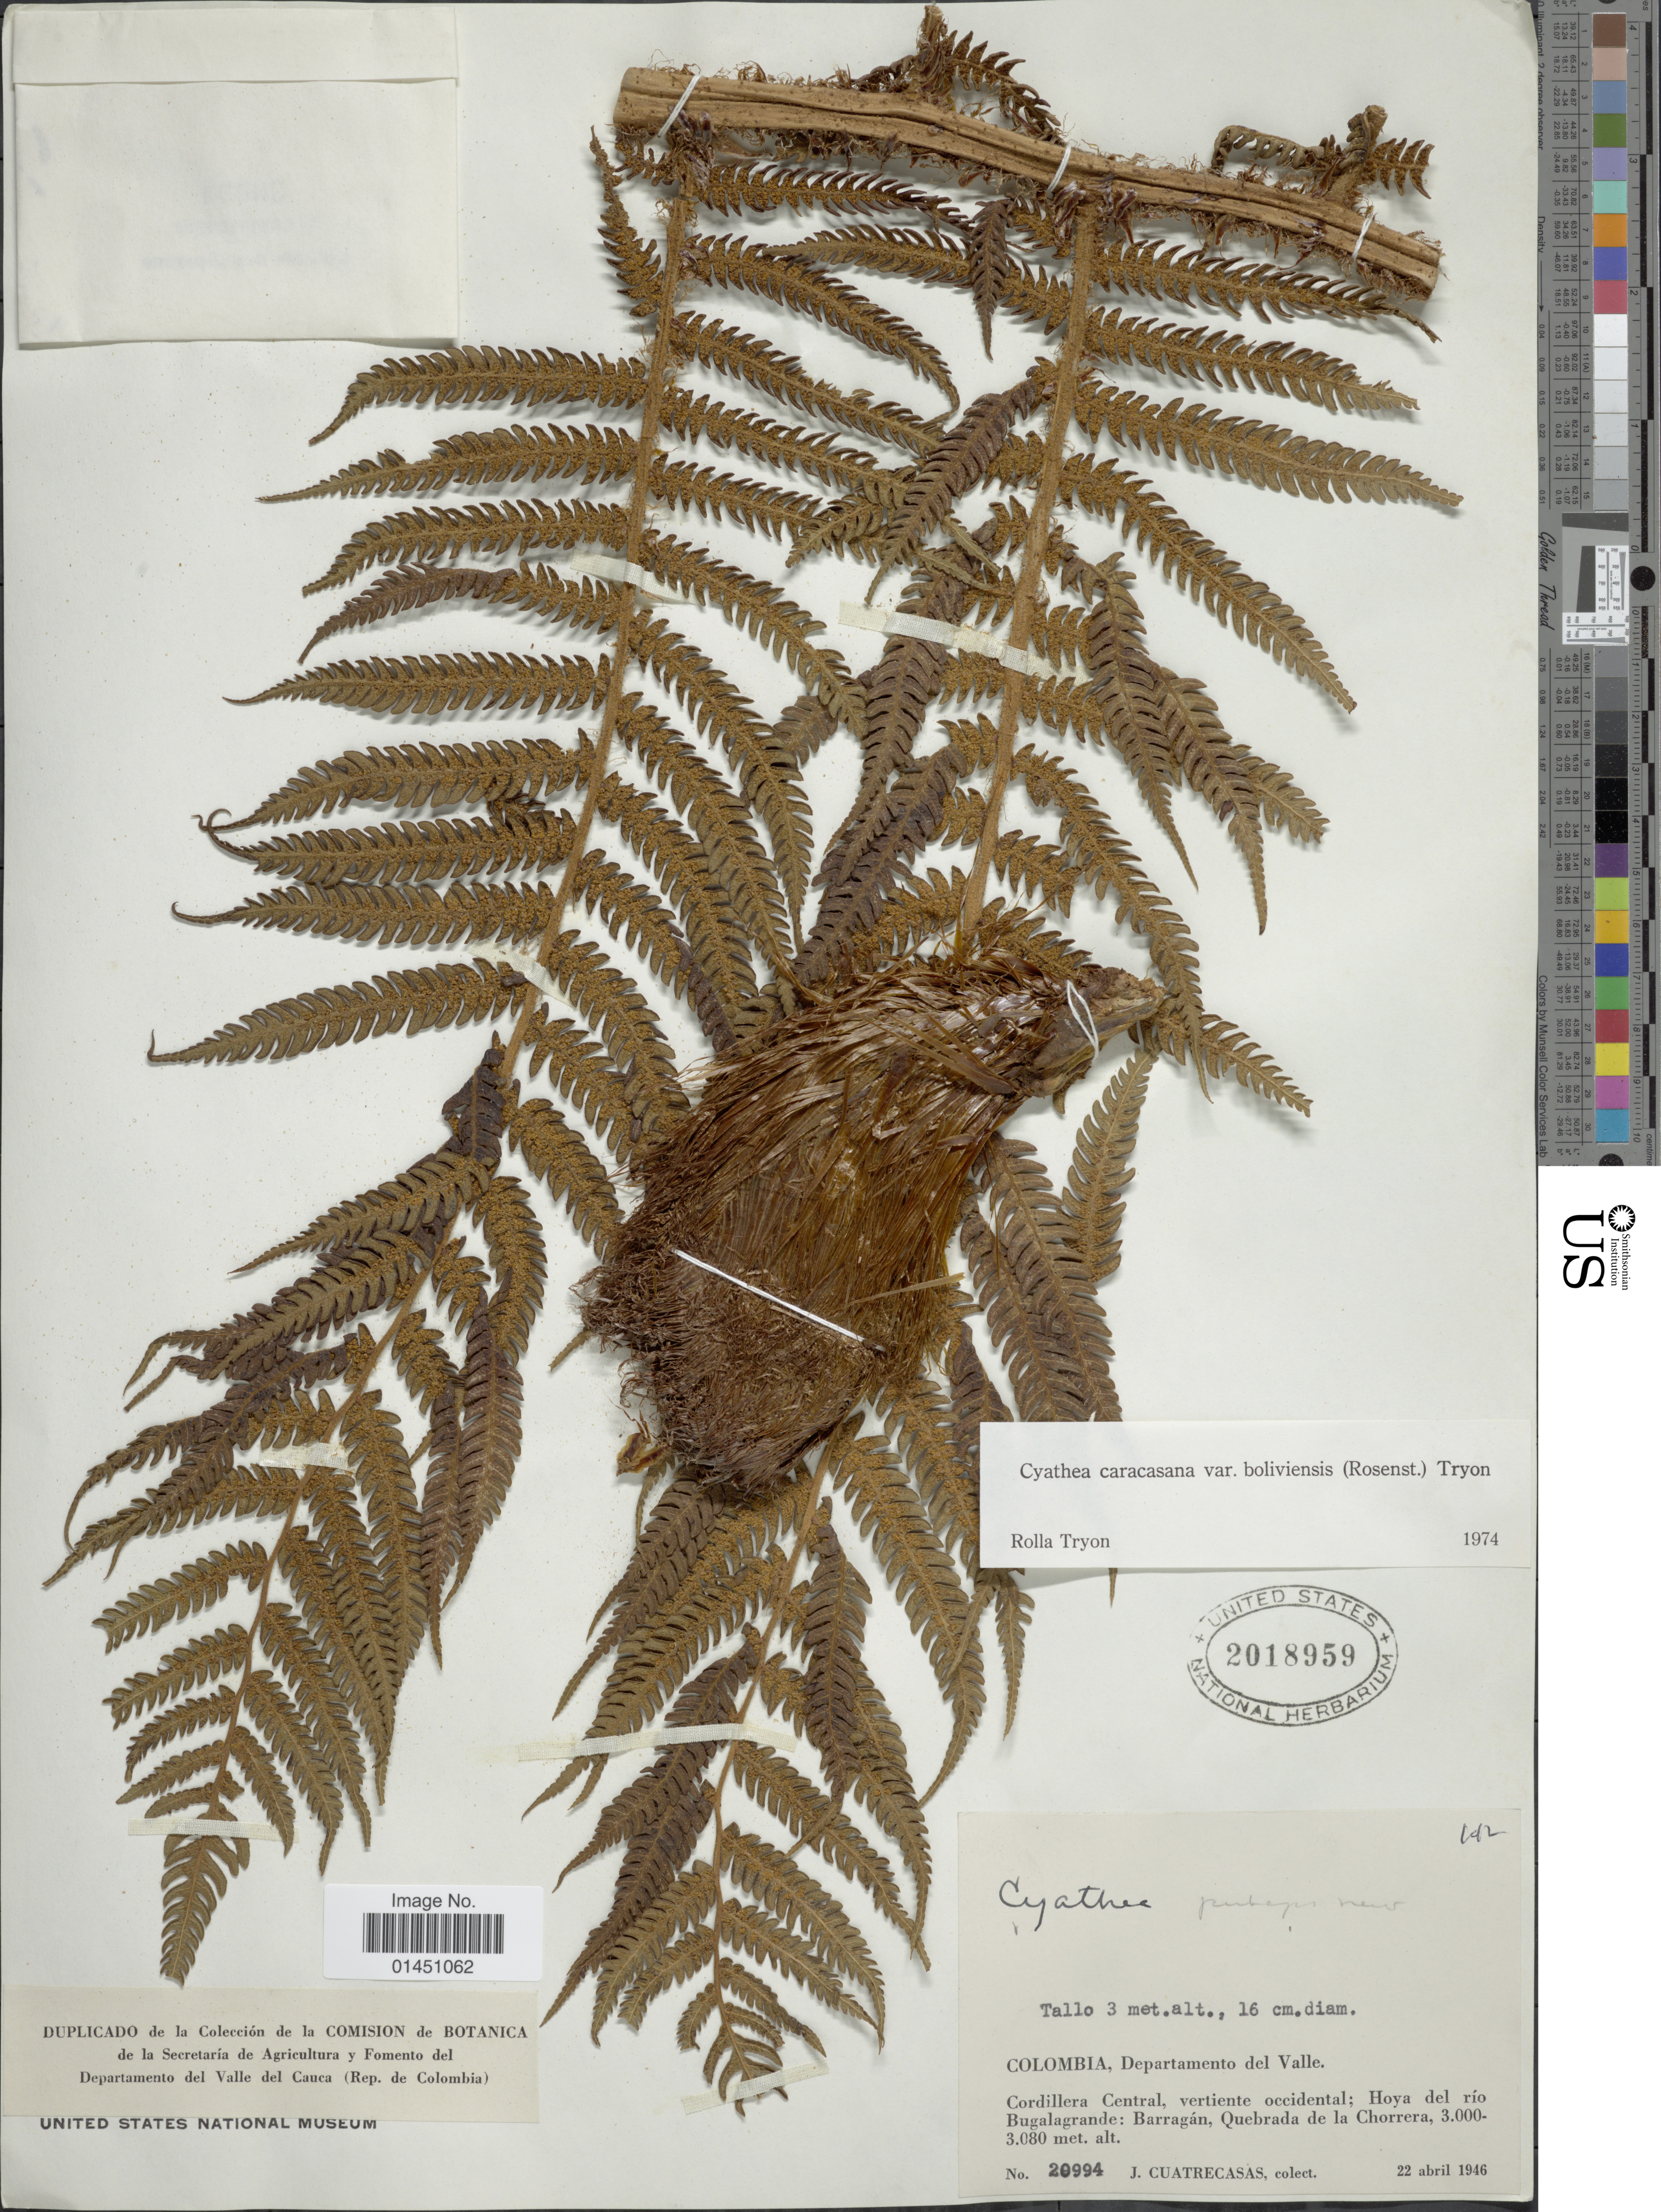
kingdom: Plantae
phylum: Tracheophyta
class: Polypodiopsida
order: Cyatheales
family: Cyatheaceae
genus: Cyathea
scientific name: Cyathea caracasana var. boliviensis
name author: (Rosenst.) R.M. Tryon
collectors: J. Cuatrecasas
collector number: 20994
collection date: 1946-04-22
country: Colombia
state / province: Valle del Cauca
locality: Departamento del Valle. Cordillera Central, vertiente occidental; Hoya del rio Bugalagrande: Barragan, Quebrada de la Chorrera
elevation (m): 3000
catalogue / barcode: US 2018959